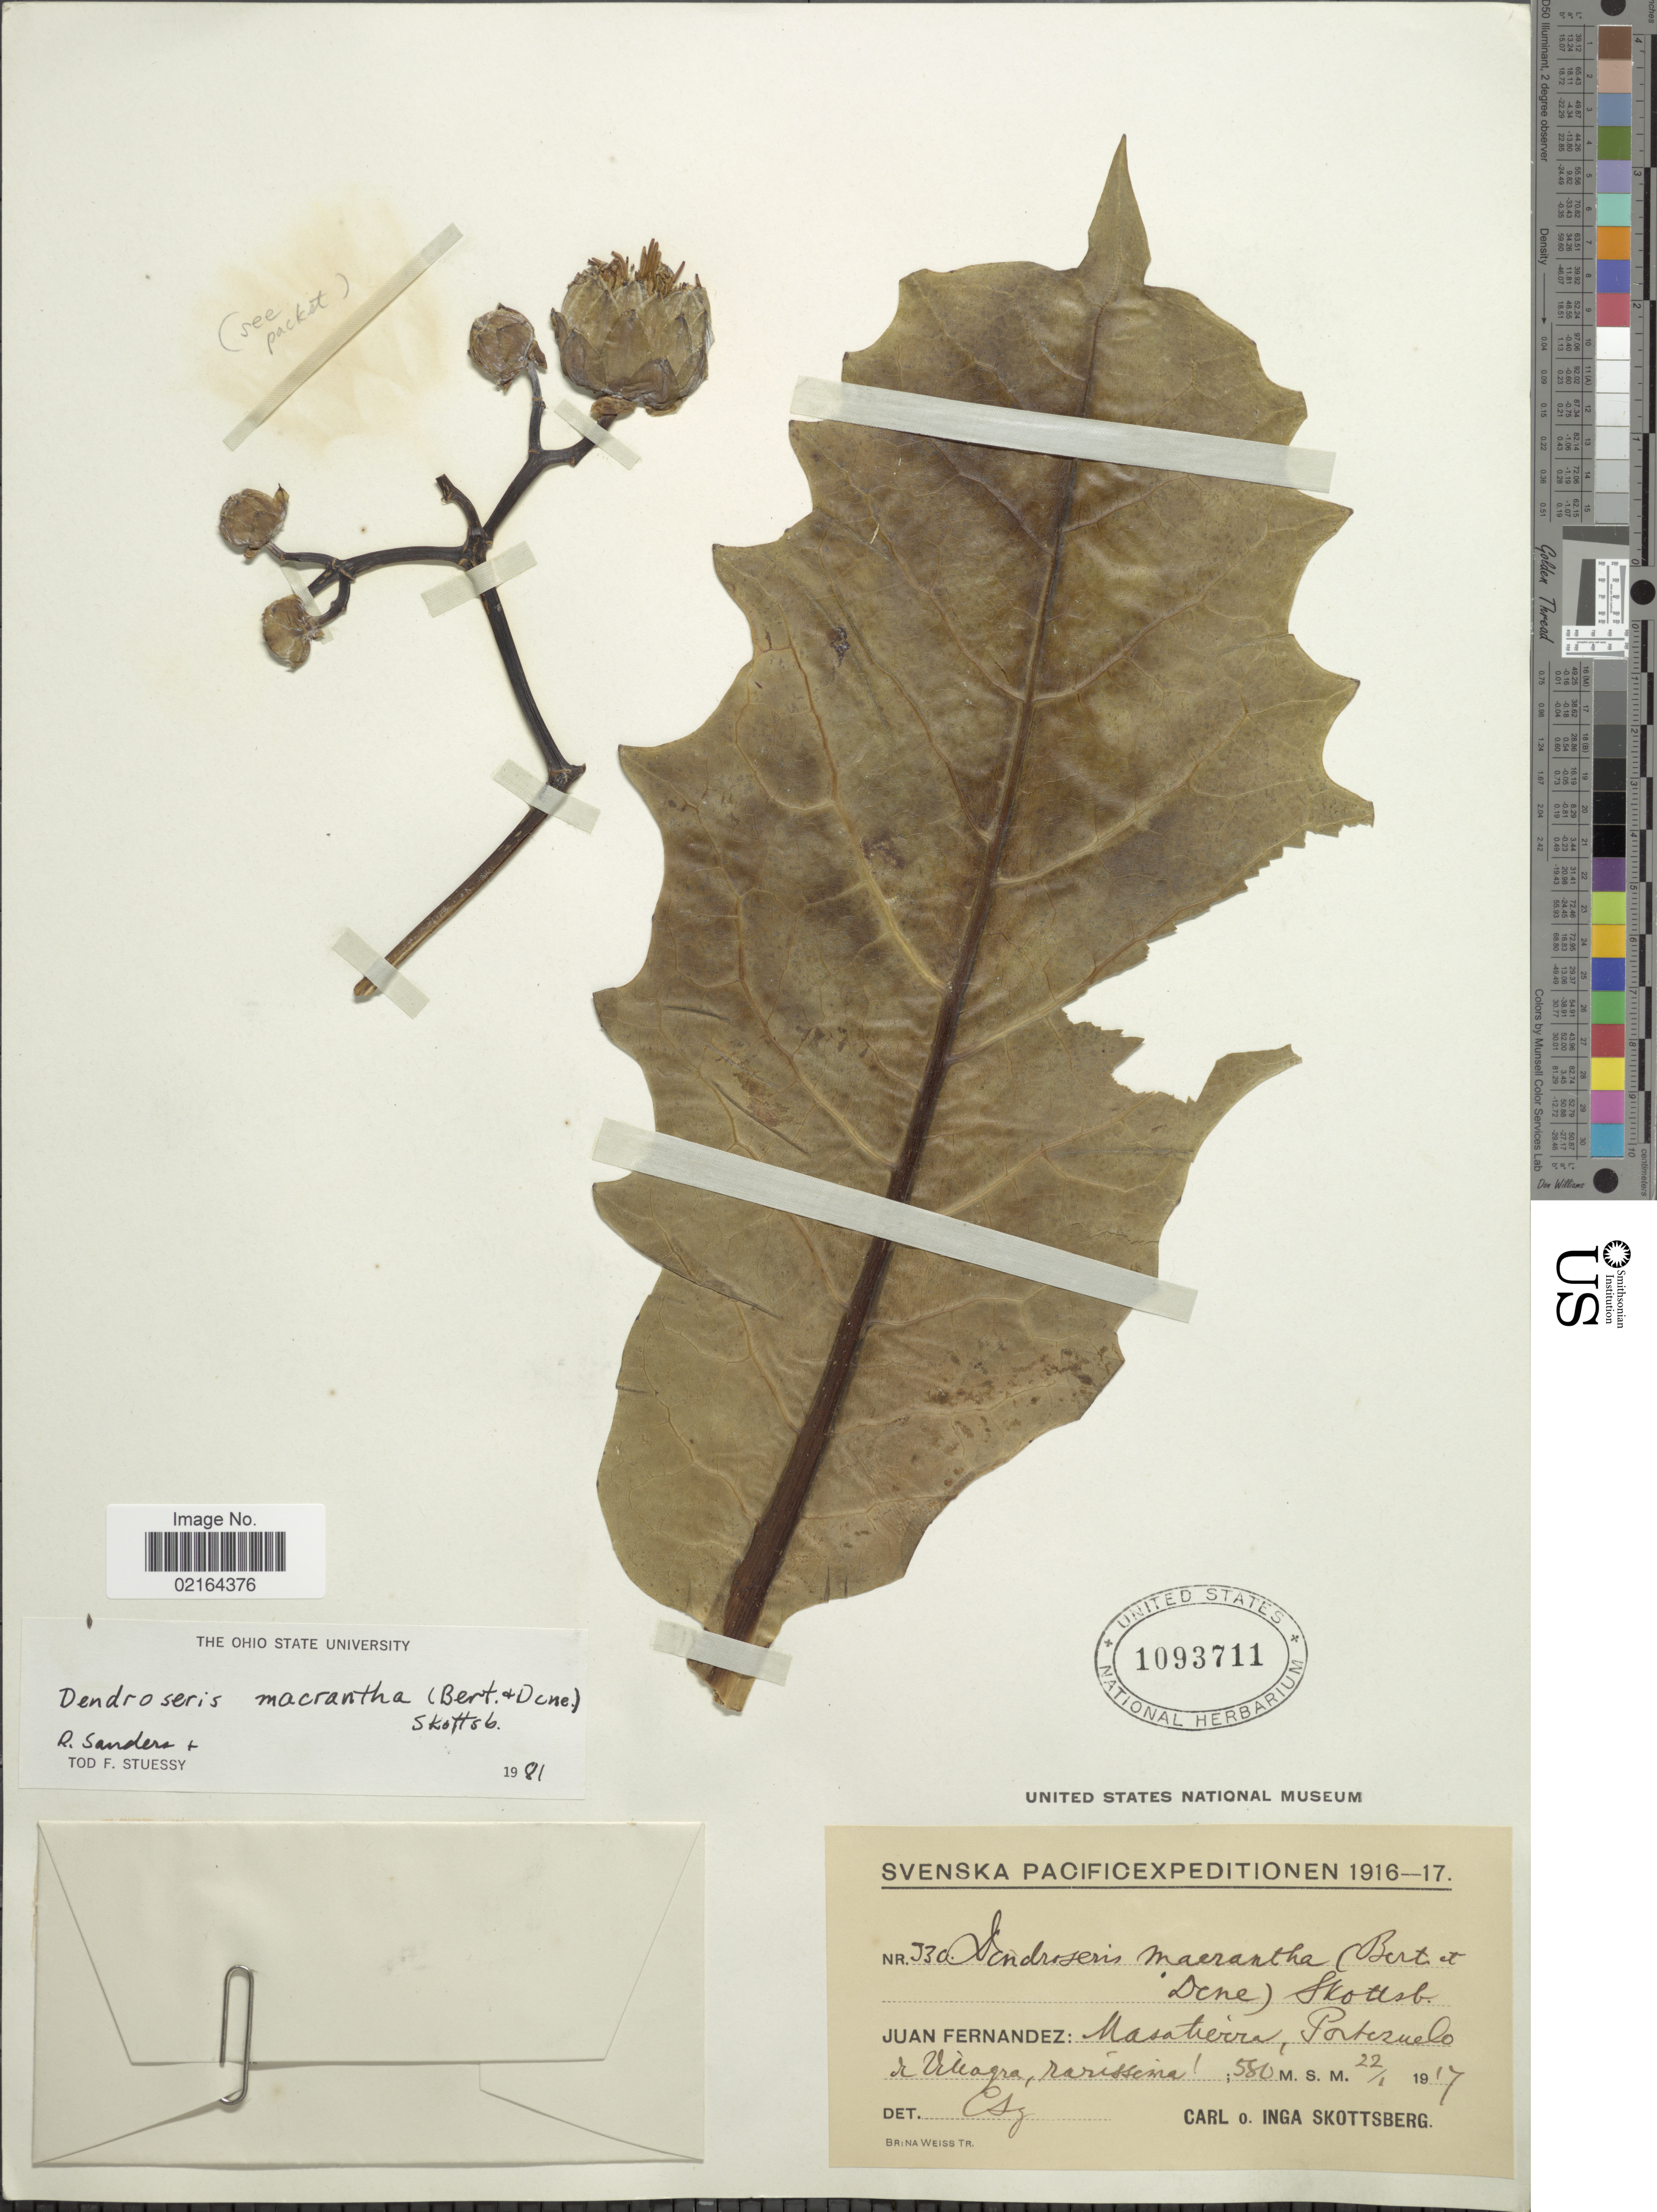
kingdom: Plantae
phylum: Tracheophyta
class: Magnoliopsida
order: Asterales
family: Asteraceae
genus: Sonchus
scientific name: Sonchus macranthus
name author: Poir.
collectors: C. Skottsberg & I. Skottsberg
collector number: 930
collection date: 1917-01-22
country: Chile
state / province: Valparaíso (V)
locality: Juan Fernandez: Masatierra, Portezuelo de Villagra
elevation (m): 580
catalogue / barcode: US 1093711